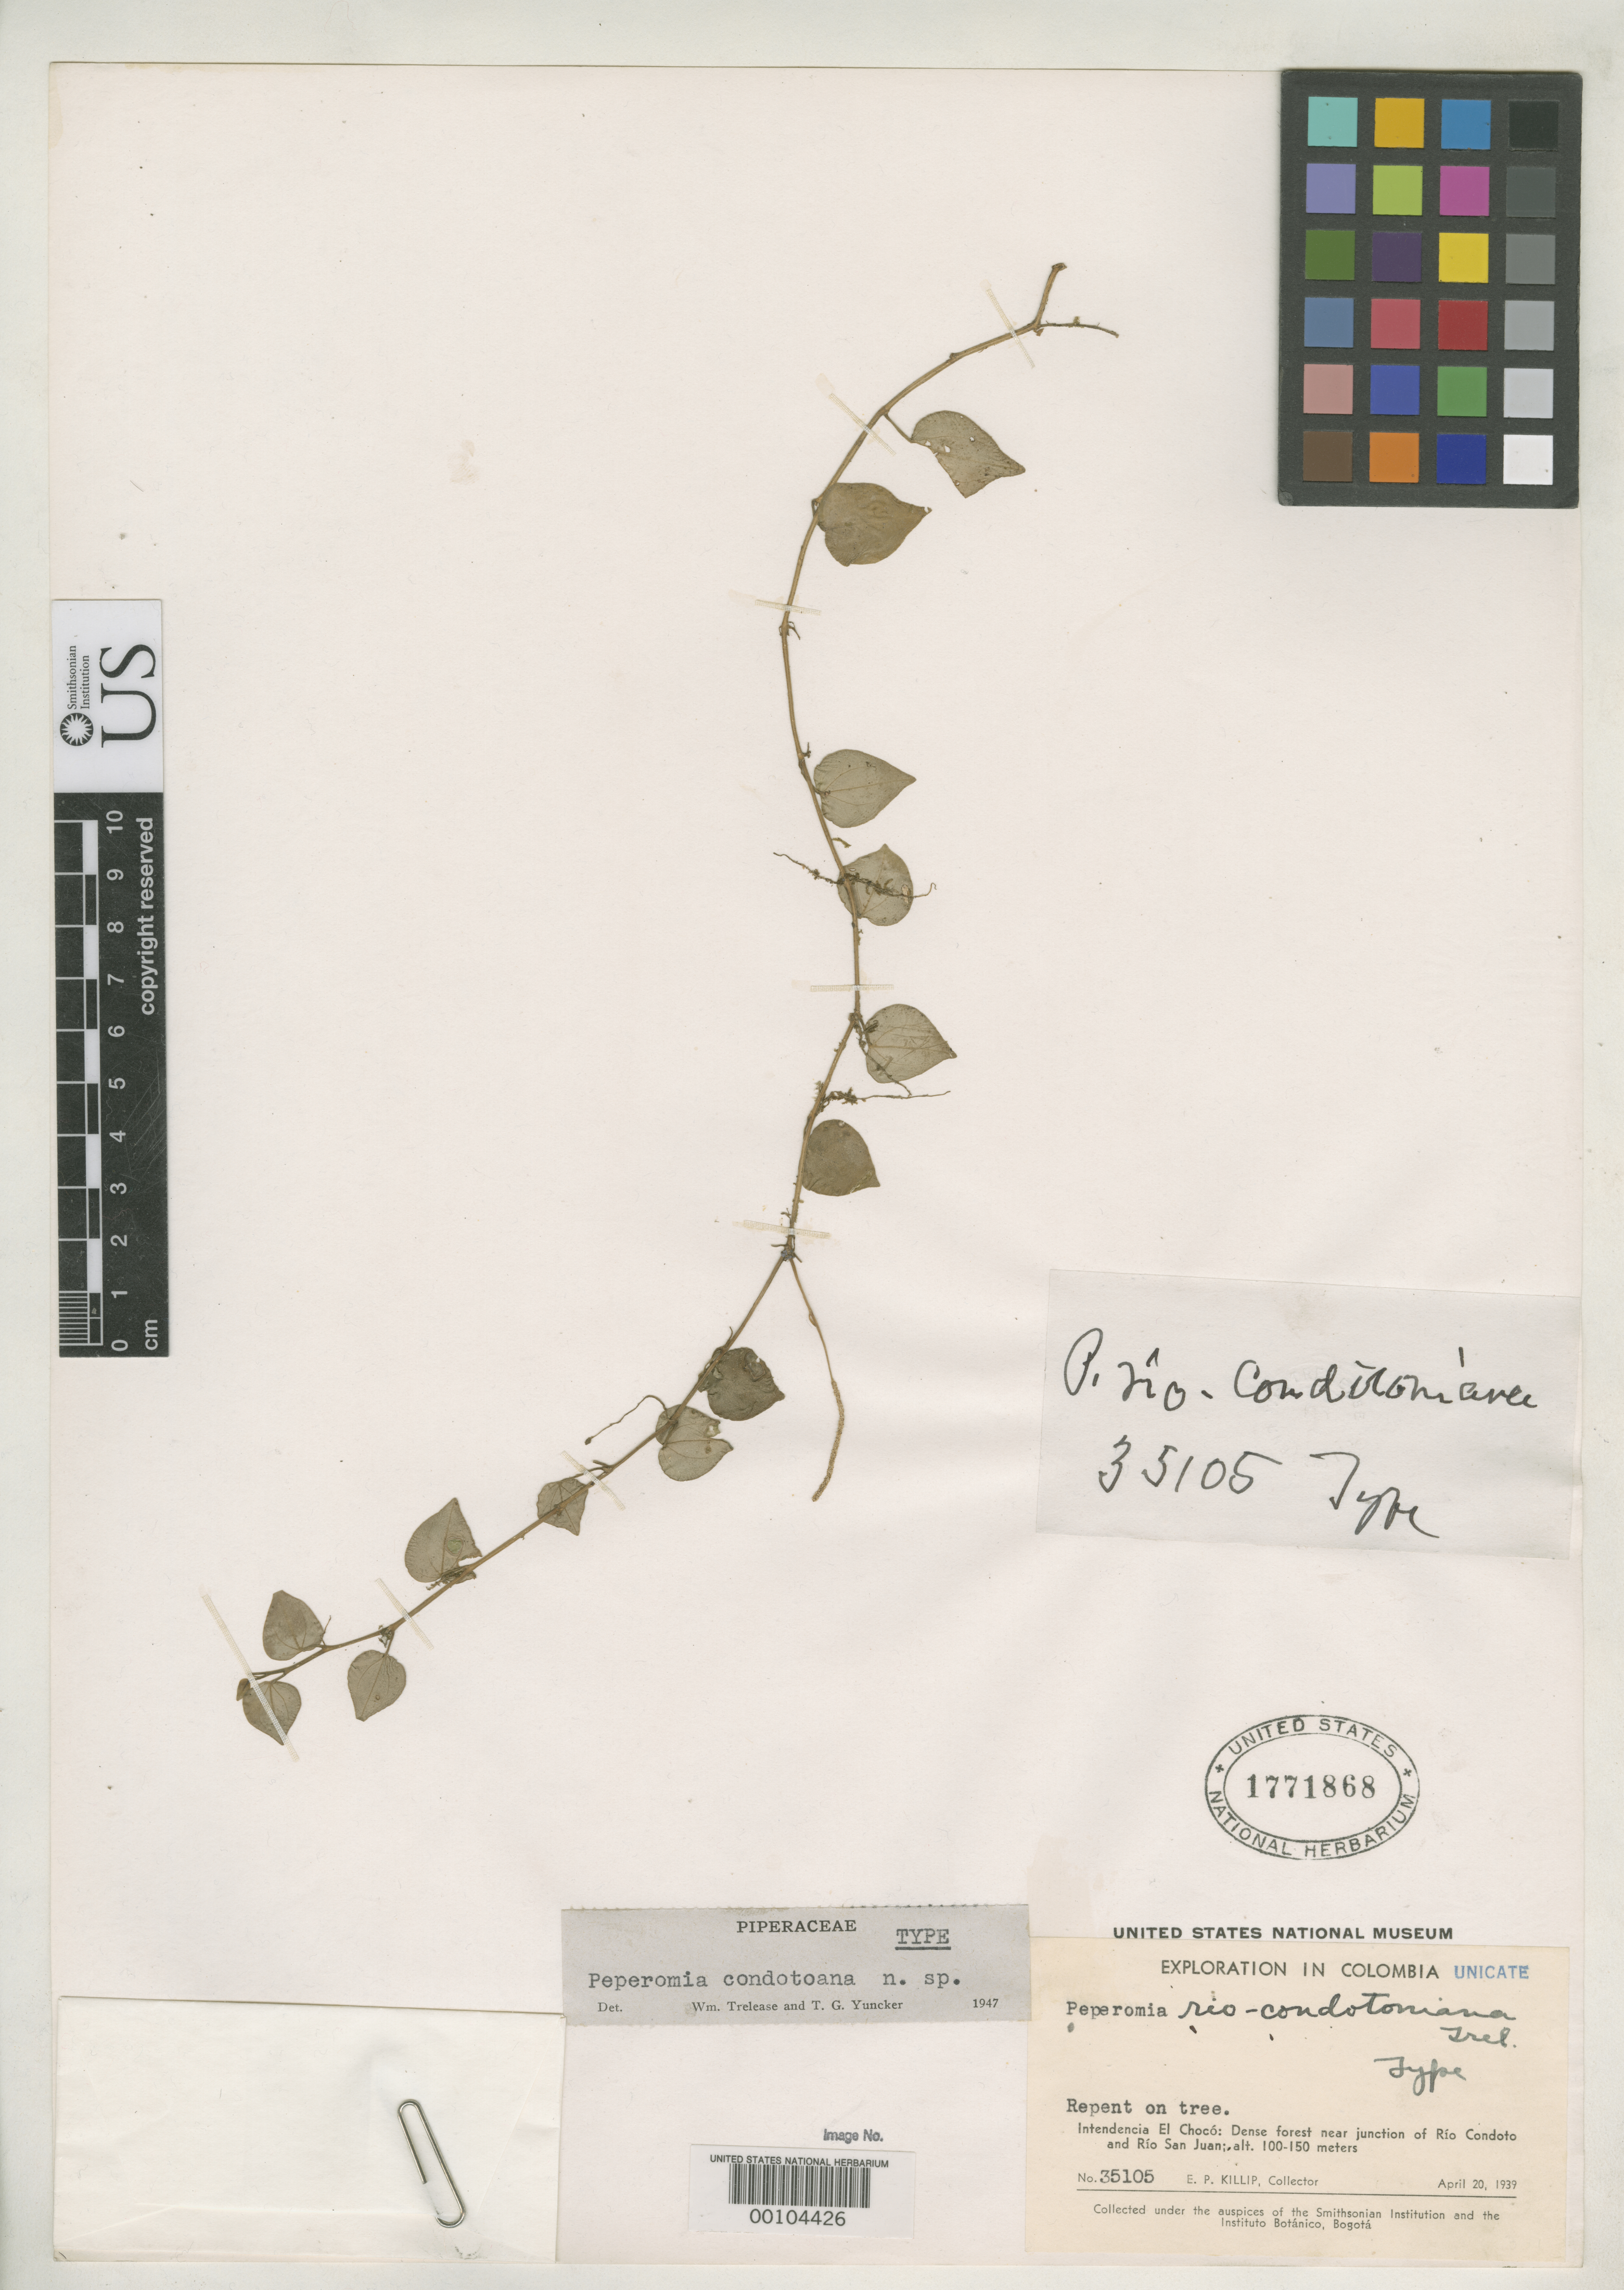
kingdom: Plantae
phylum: Tracheophyta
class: Magnoliopsida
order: Piperales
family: Piperaceae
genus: Peperomia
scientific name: Peperomia condotoana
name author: Trel. & Yunck.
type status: Holotype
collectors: E. P. Killip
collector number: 35105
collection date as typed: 20 Apr 1939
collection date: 1939-04-20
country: Colombia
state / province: Chocó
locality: Near junction of Rio Condoto and Rio San Juan.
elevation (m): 100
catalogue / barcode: US 1771868